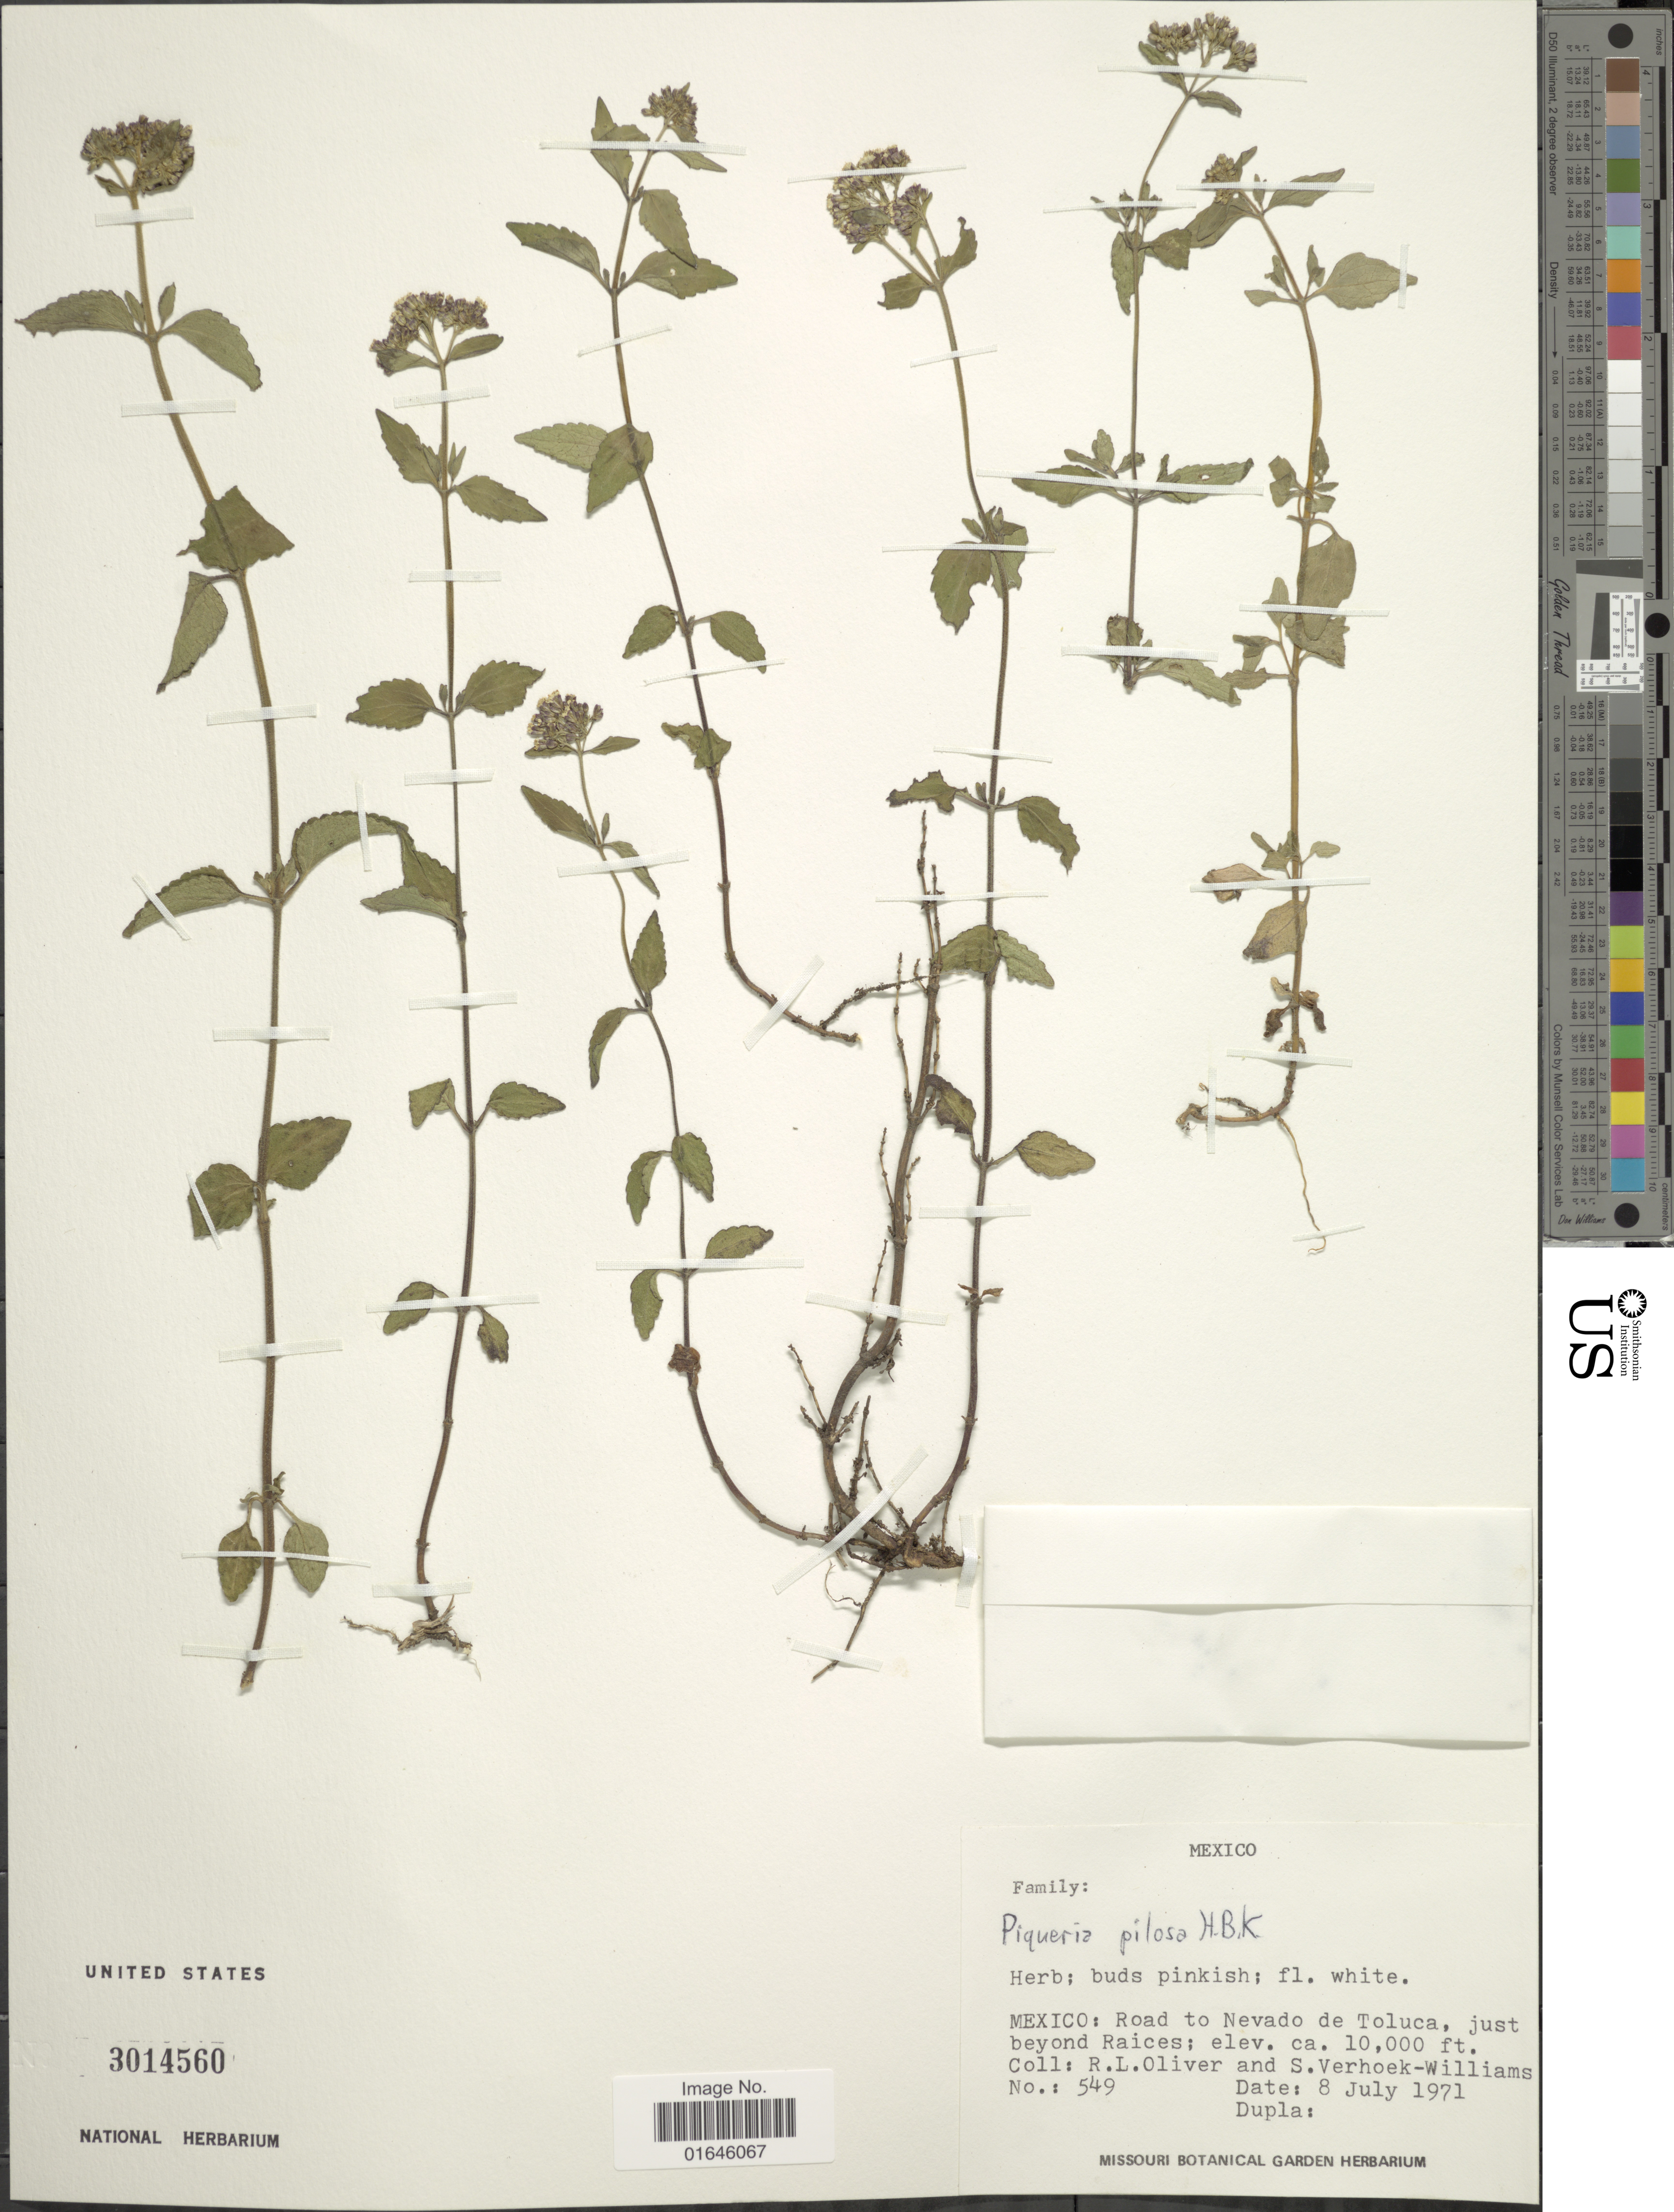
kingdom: Plantae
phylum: Tracheophyta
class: Magnoliopsida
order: Asterales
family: Asteraceae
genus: Piqueria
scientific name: Piqueria pilosa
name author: Kunth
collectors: R. Oliver & S. E. Verhoek-Williams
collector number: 549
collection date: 1971-07-08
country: Mexico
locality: Road to Nevado de Toluca, just beyond Raices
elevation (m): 3048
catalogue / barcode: US 3014560